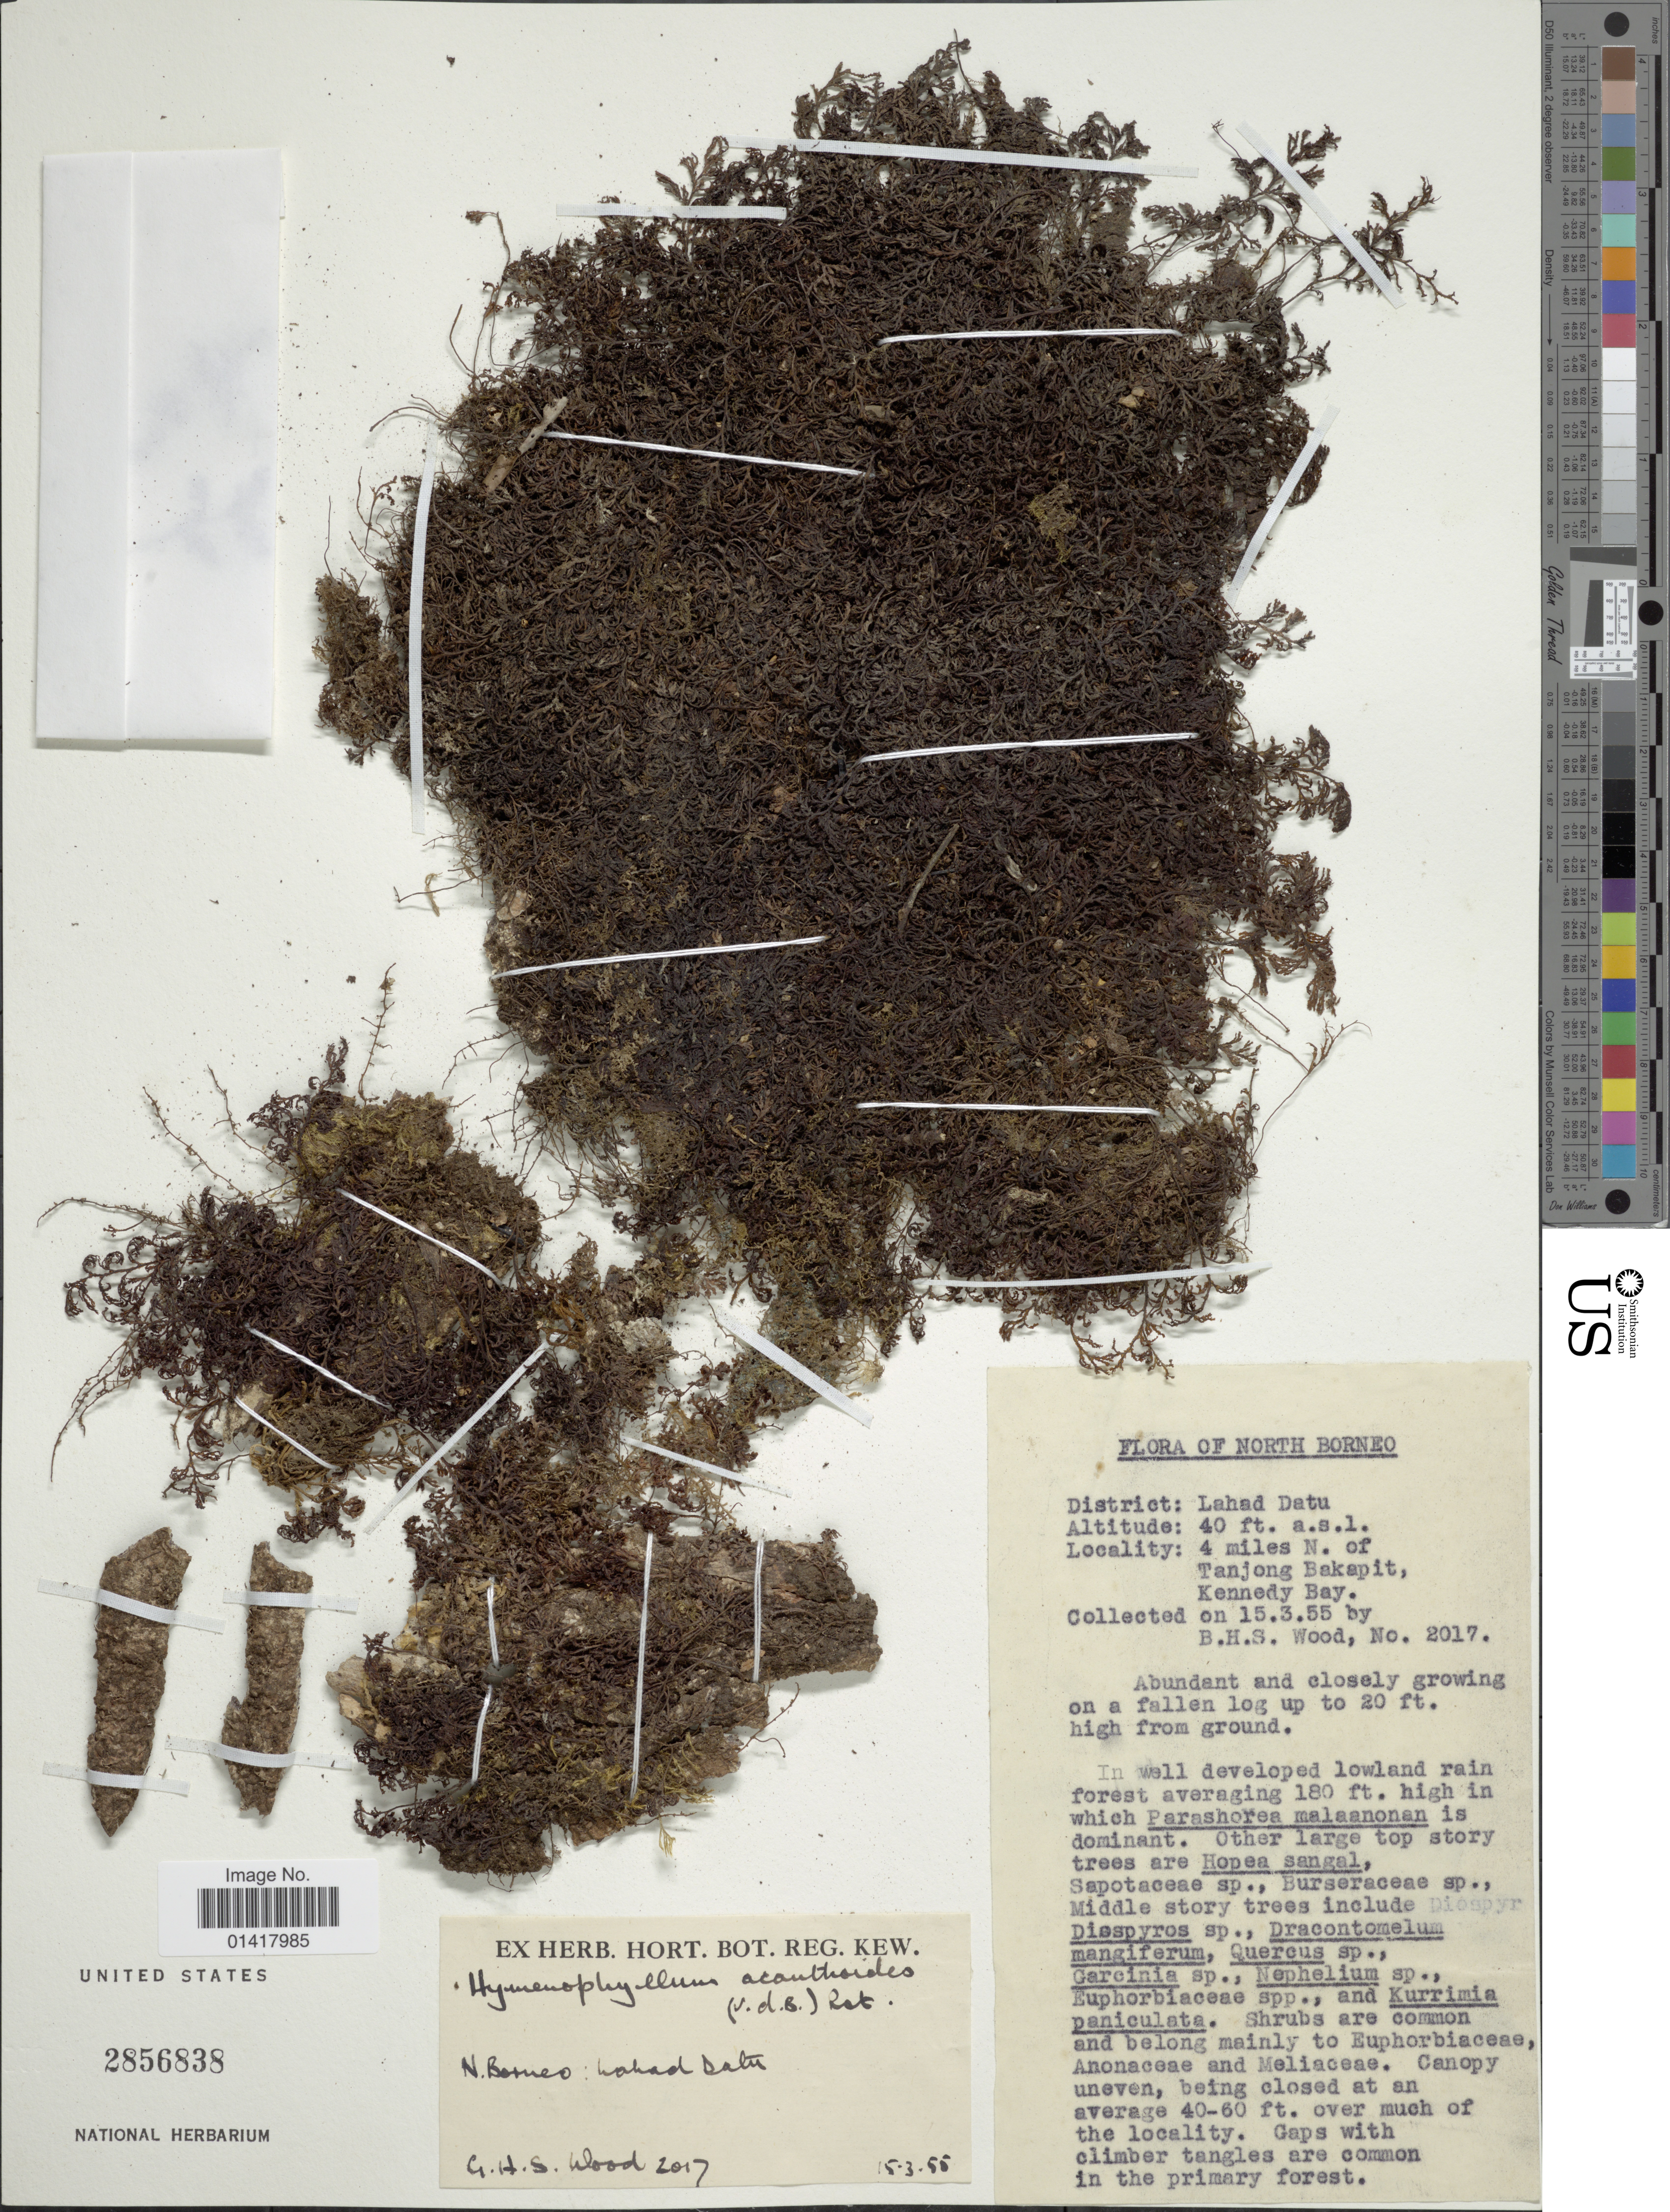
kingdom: Plantae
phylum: Tracheophyta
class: Polypodiopsida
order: Hymenophyllales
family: Hymenophyllaceae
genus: Hymenophyllum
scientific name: Hymenophyllum acanthoides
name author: (Bosch) Rosenst.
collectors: G. Wood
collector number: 2017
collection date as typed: Transcribed d/m/y: 15/3/55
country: Malaysia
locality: North Borneo. Lahad Datu. 4 miles N. of Tanjong Bakapit, Kennedy Bay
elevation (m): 12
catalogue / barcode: US 2856838